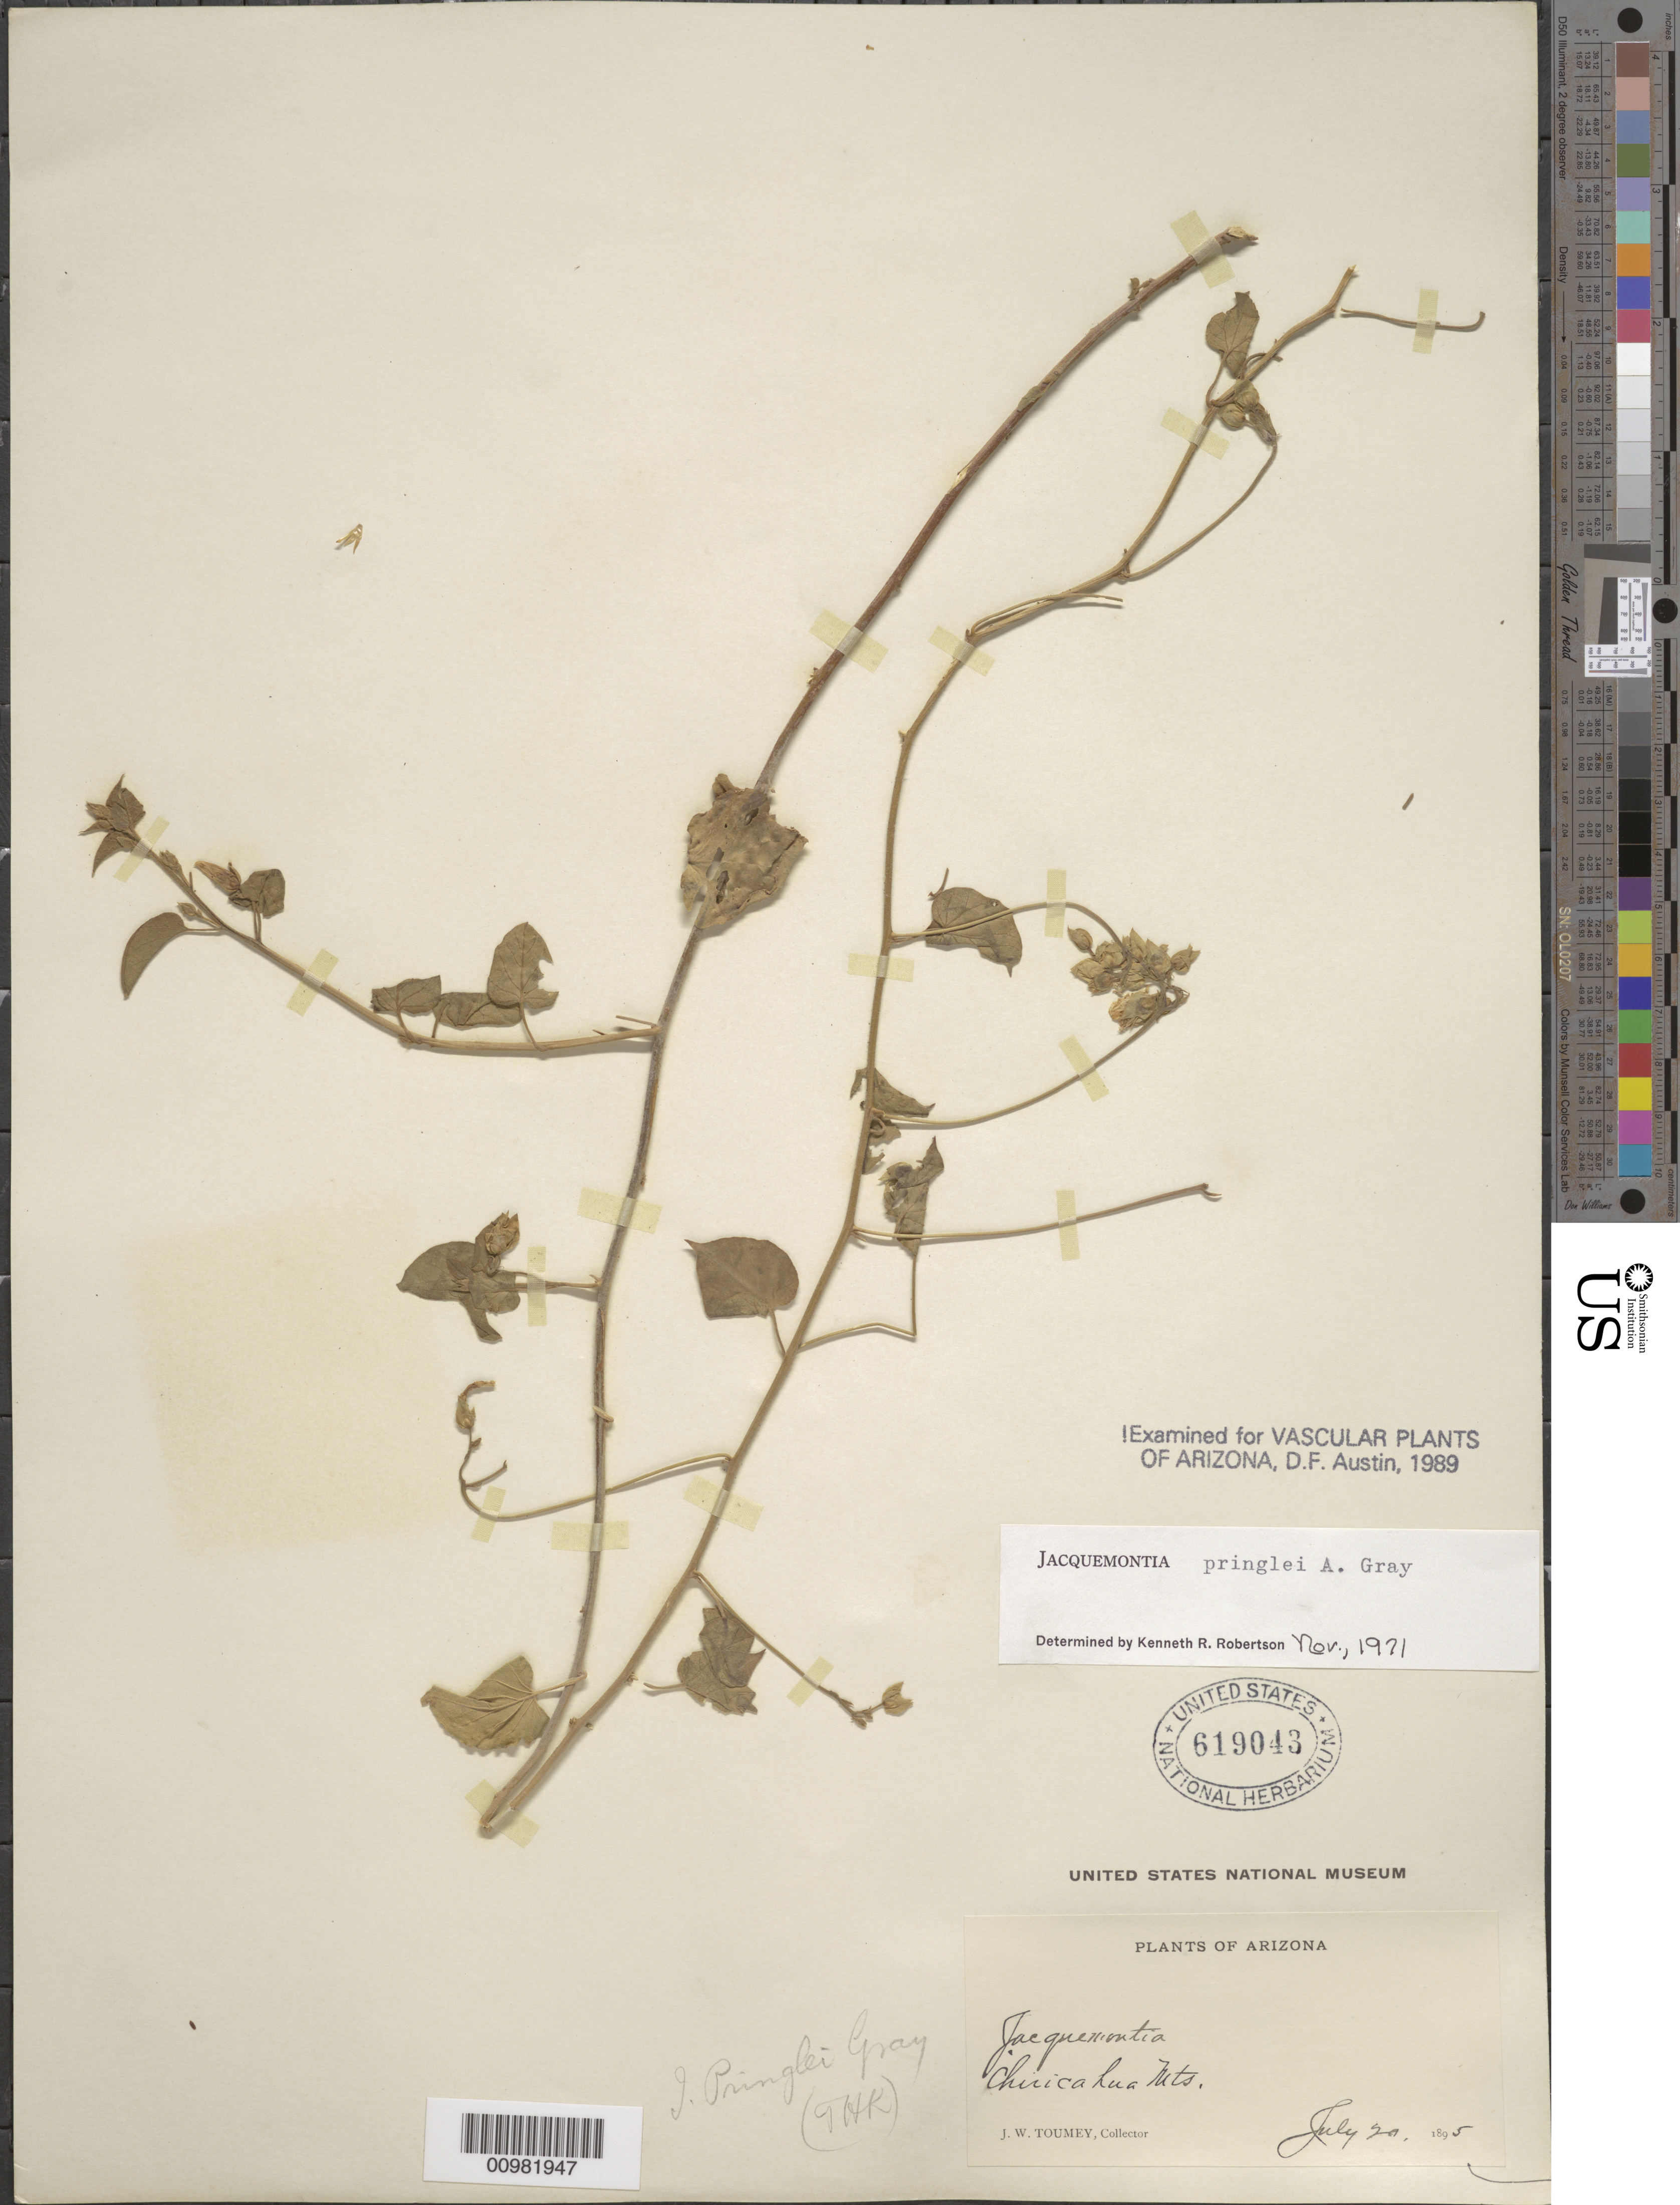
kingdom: Plantae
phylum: Tracheophyta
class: Magnoliopsida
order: Solanales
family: Convolvulaceae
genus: Jacquemontia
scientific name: Jacquemontia pringlei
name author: A. Gray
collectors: J. W. Toumey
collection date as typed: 20 Jul 1895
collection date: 1895-07-20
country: United States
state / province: Arizona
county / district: Cochise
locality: Chiricahua Mts.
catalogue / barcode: US 619043